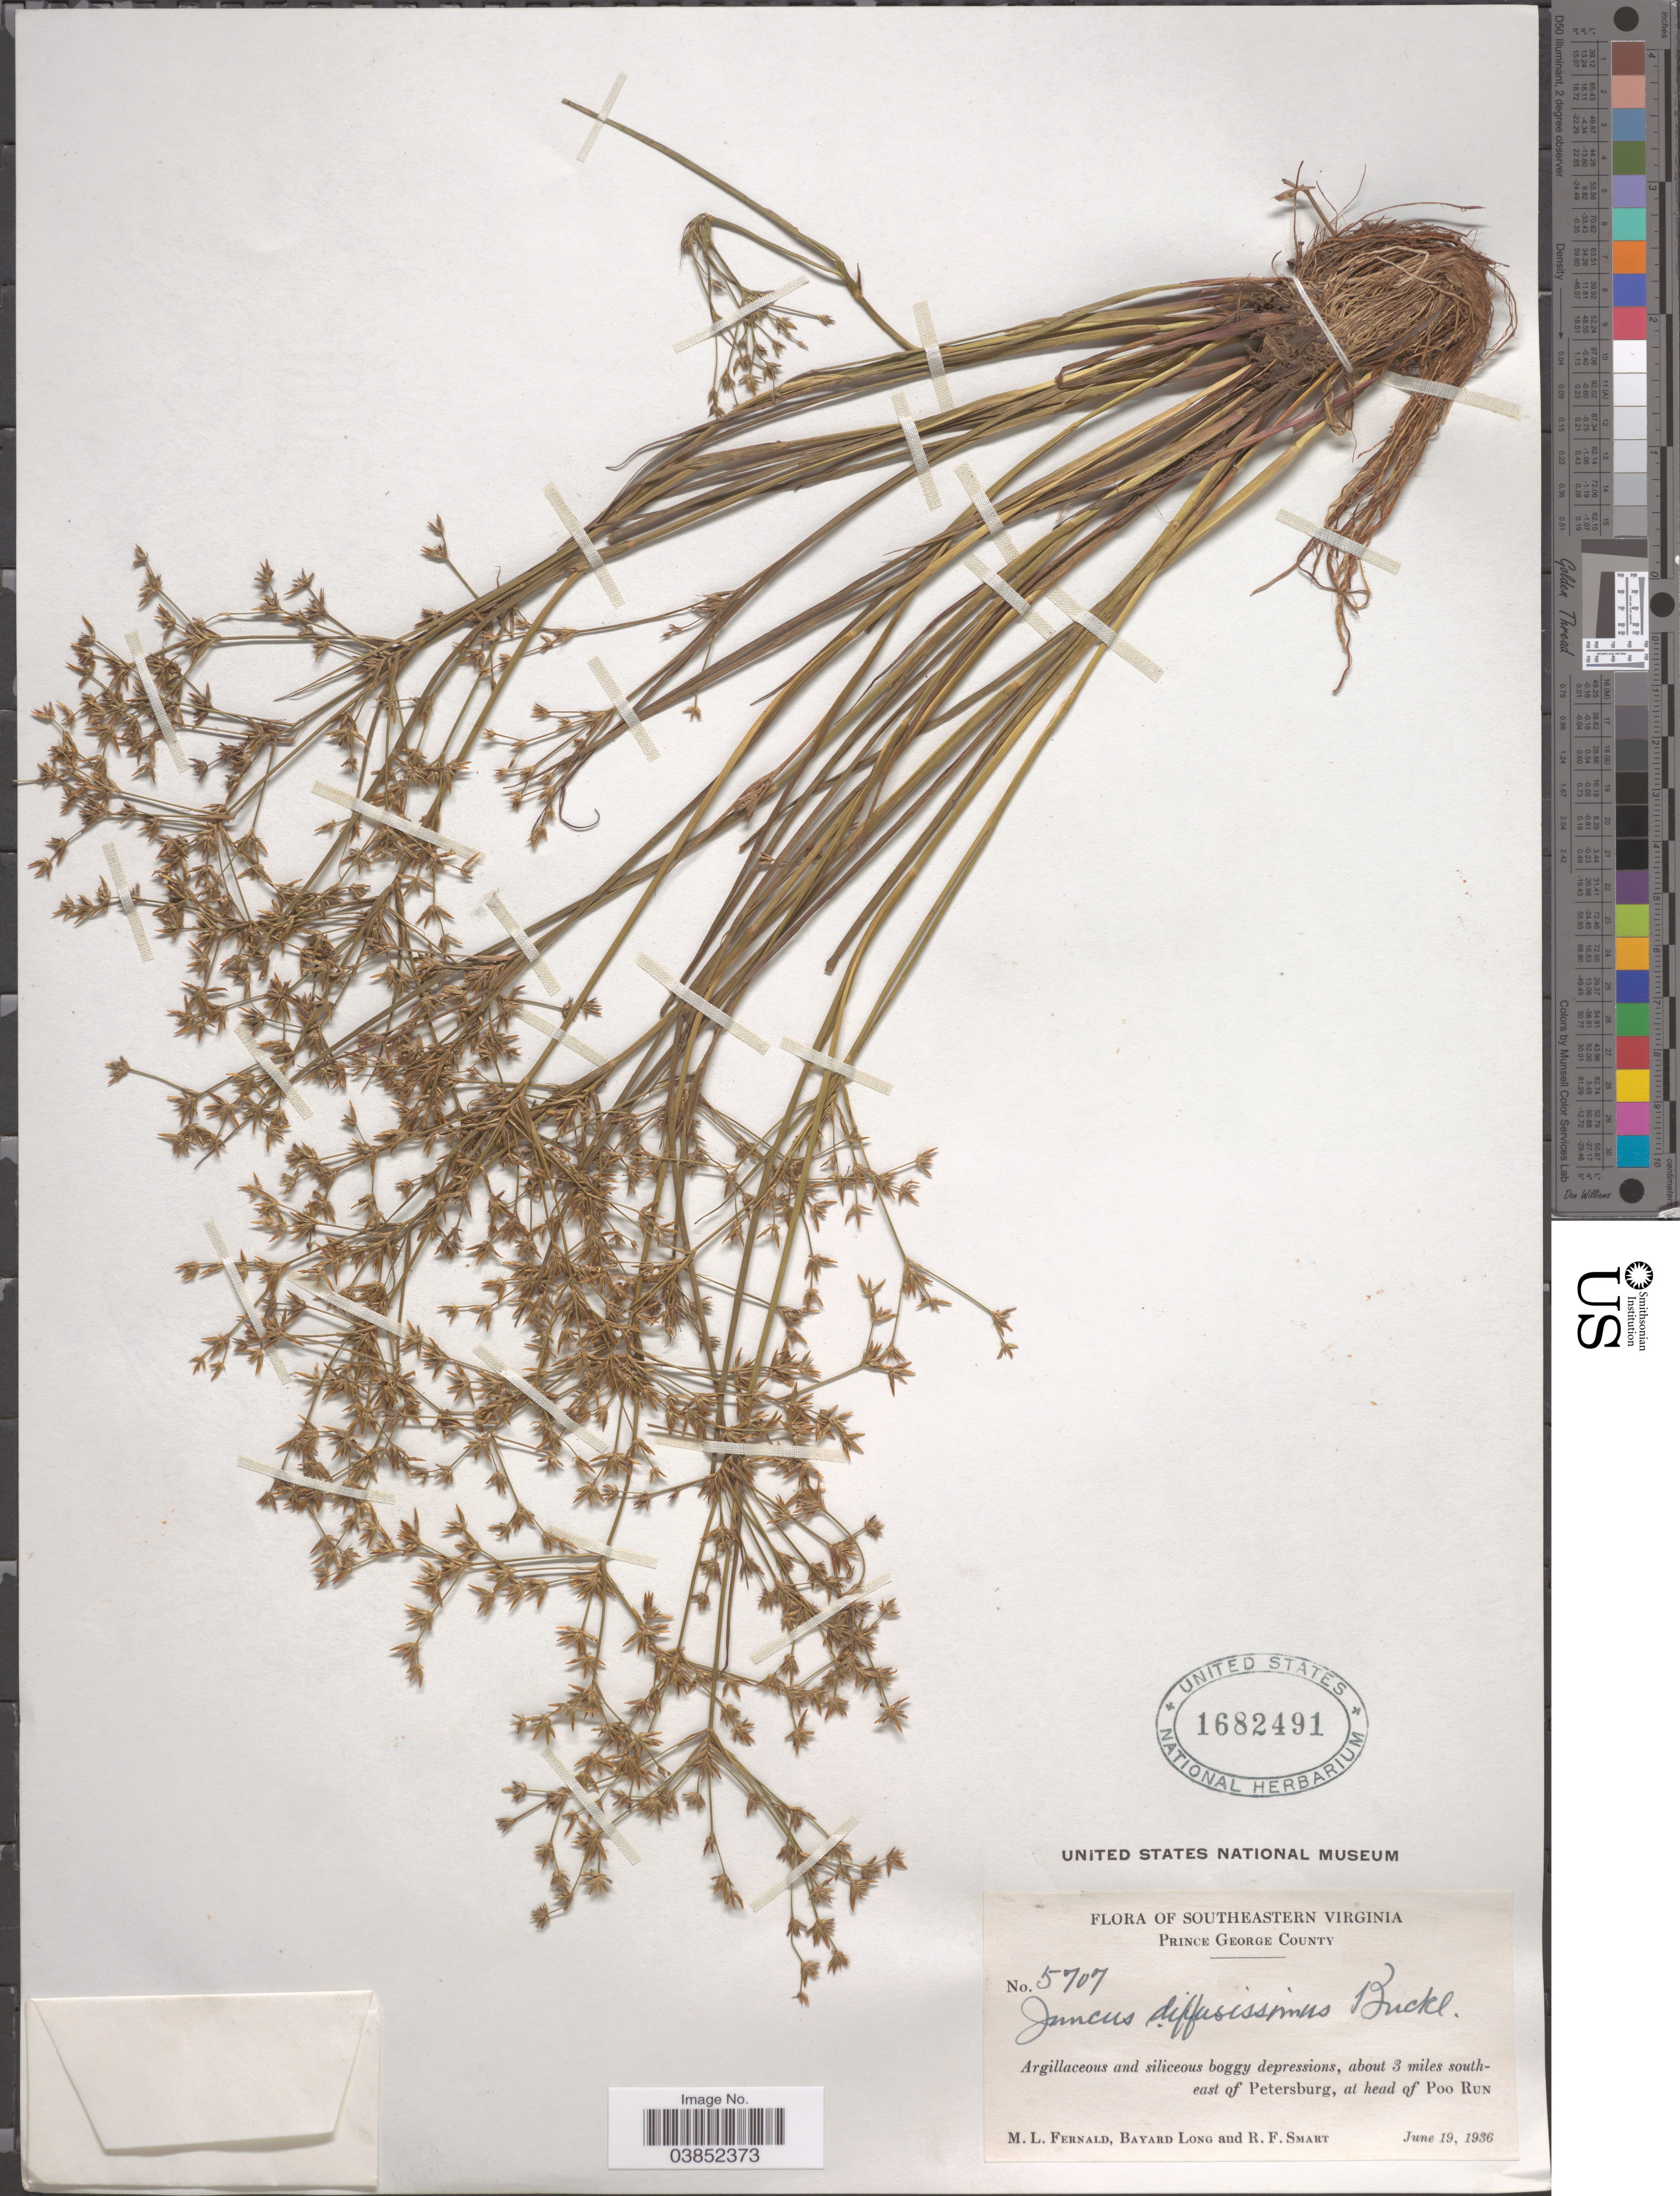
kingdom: Plantae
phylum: Tracheophyta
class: Liliopsida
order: Poales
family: Juncaceae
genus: Juncus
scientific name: Juncus diffusissimus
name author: Buckley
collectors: M. L. Fernald, B. Long & R. Smart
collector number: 5707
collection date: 1936-06-19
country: United States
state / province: Virginia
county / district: Prince George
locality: Southeastern Virginia. Prince George County. About 3 miles southeast of Petersburg, at head of Poo Run.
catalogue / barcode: US 1682491